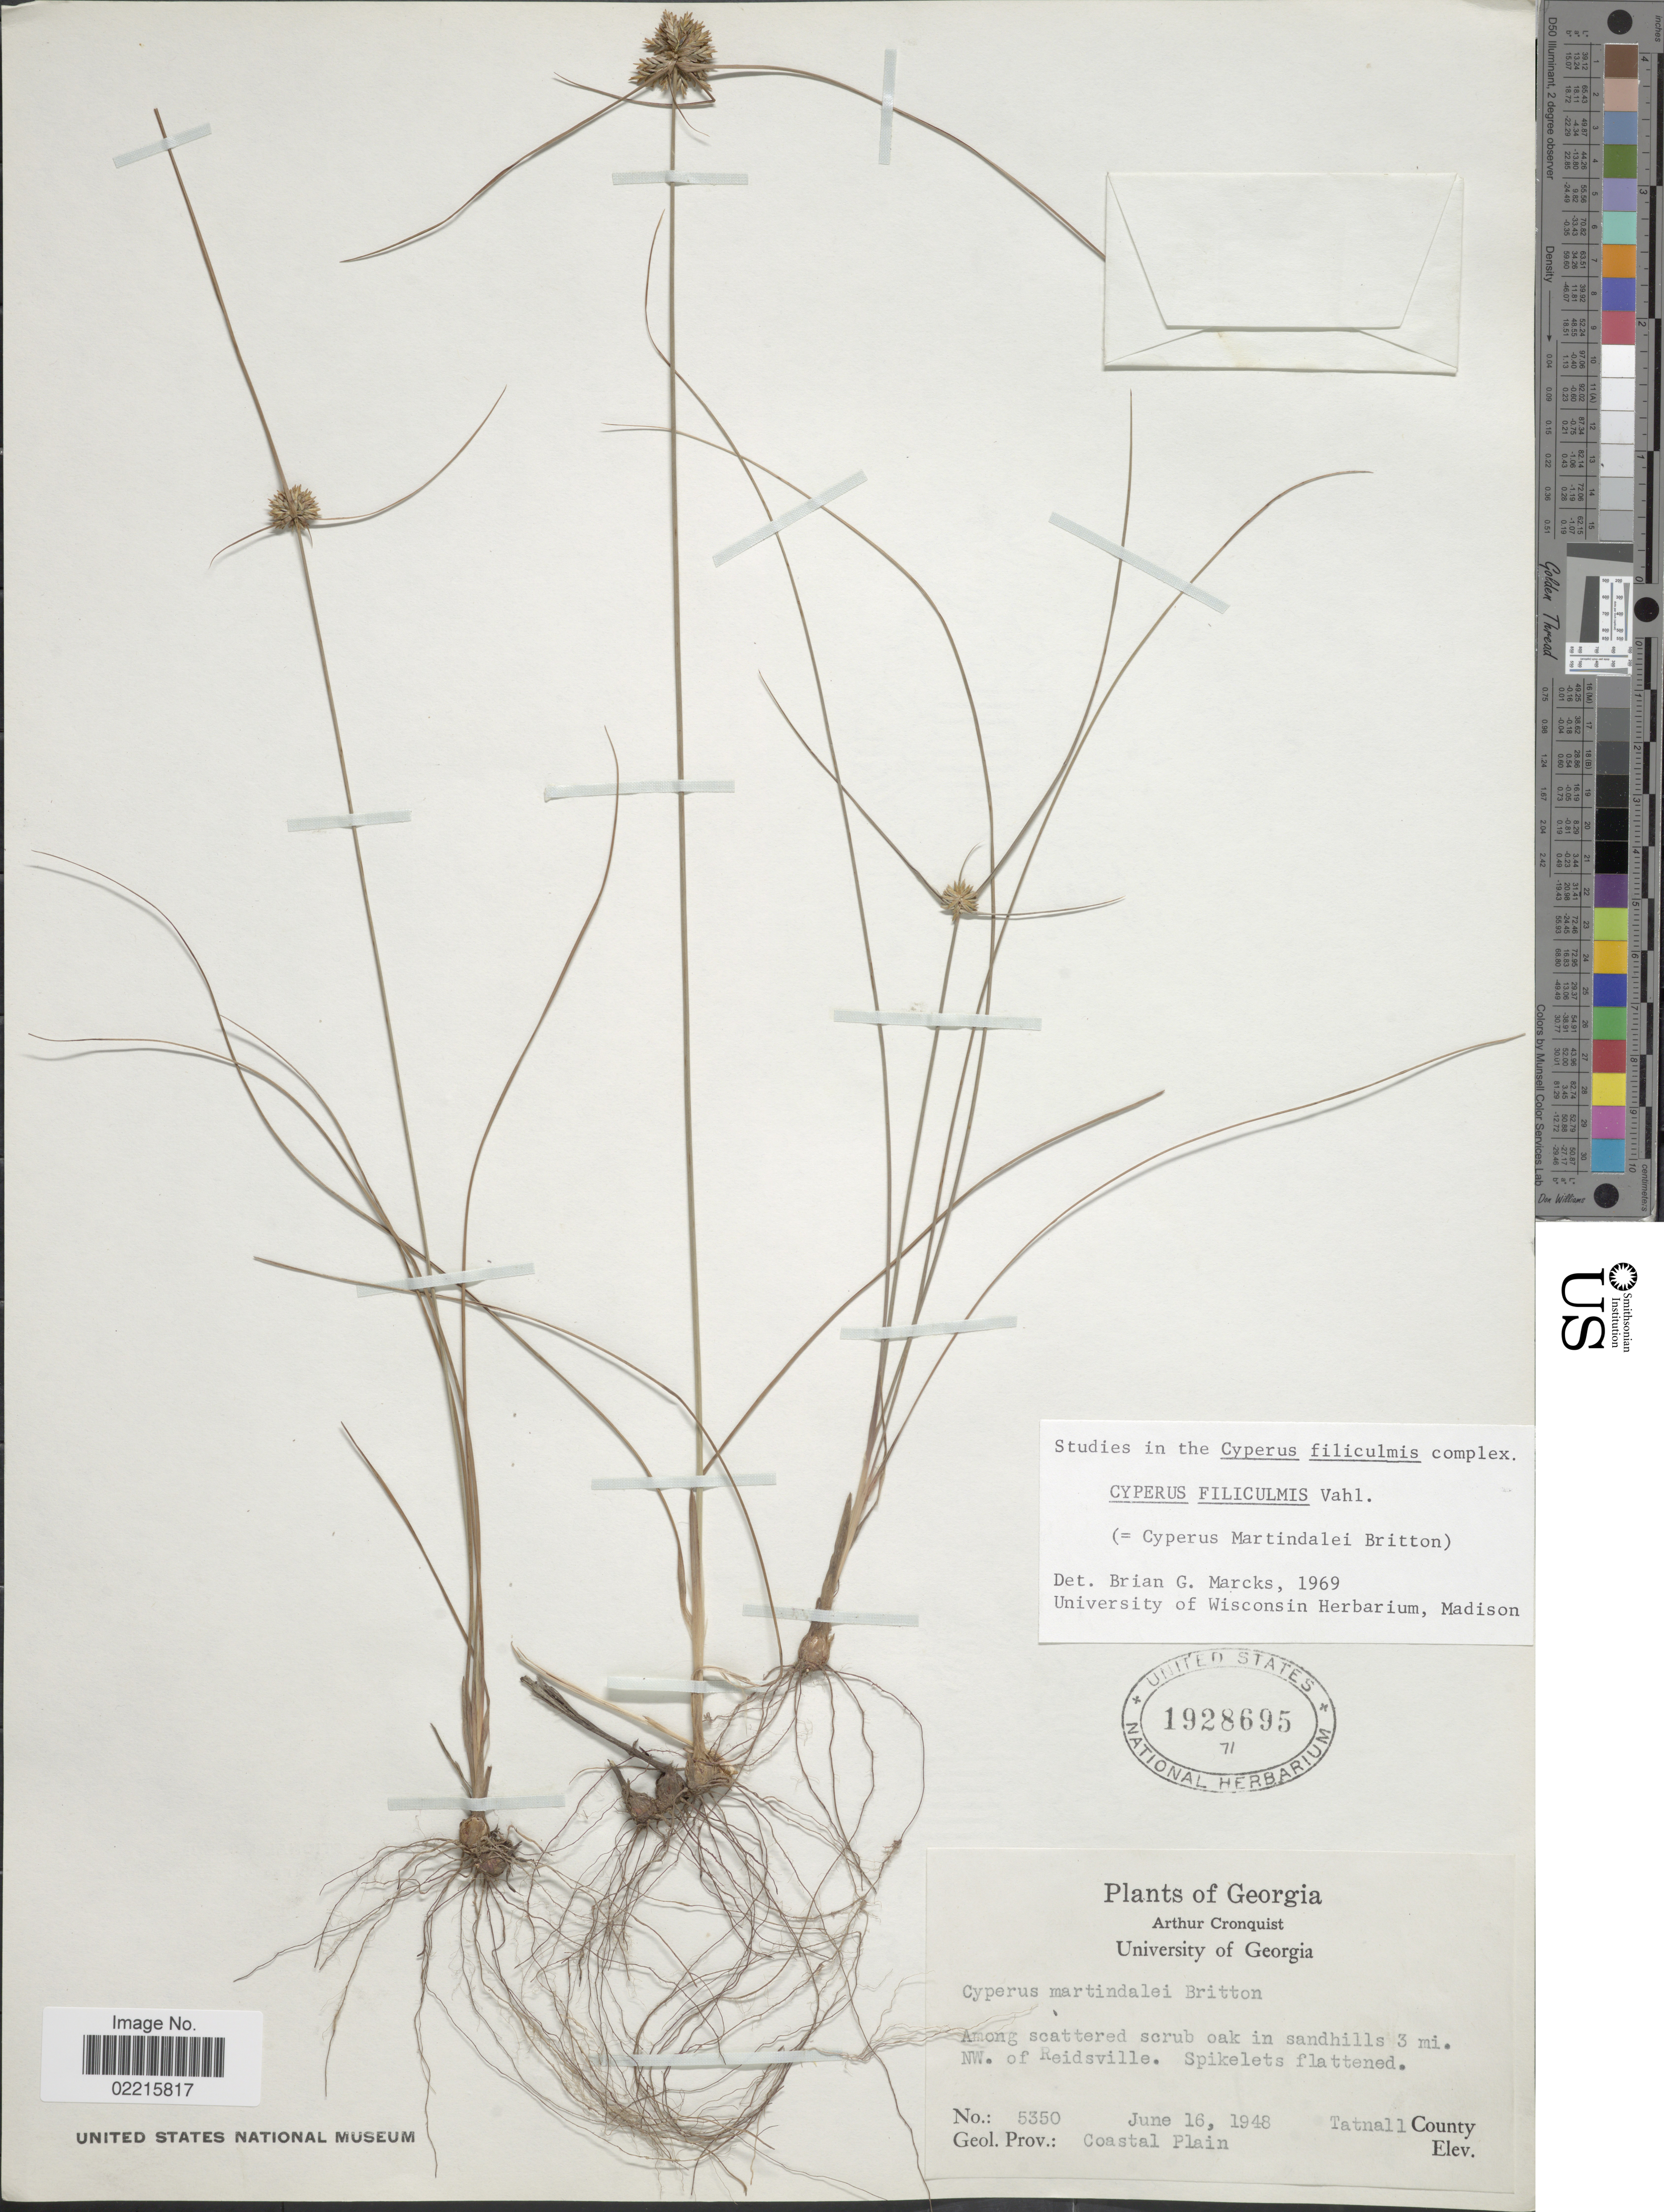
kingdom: Plantae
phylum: Tracheophyta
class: Liliopsida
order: Poales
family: Cyperaceae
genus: Cyperus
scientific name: Cyperus filiculmis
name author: Vahl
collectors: A. J. Cronquist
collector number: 5350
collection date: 1948-06-16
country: United States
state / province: Georgia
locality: Among scattered scrub oak in sandhills 3 mi. NW. of Reidsville. Tatnall County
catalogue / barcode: US 1928695